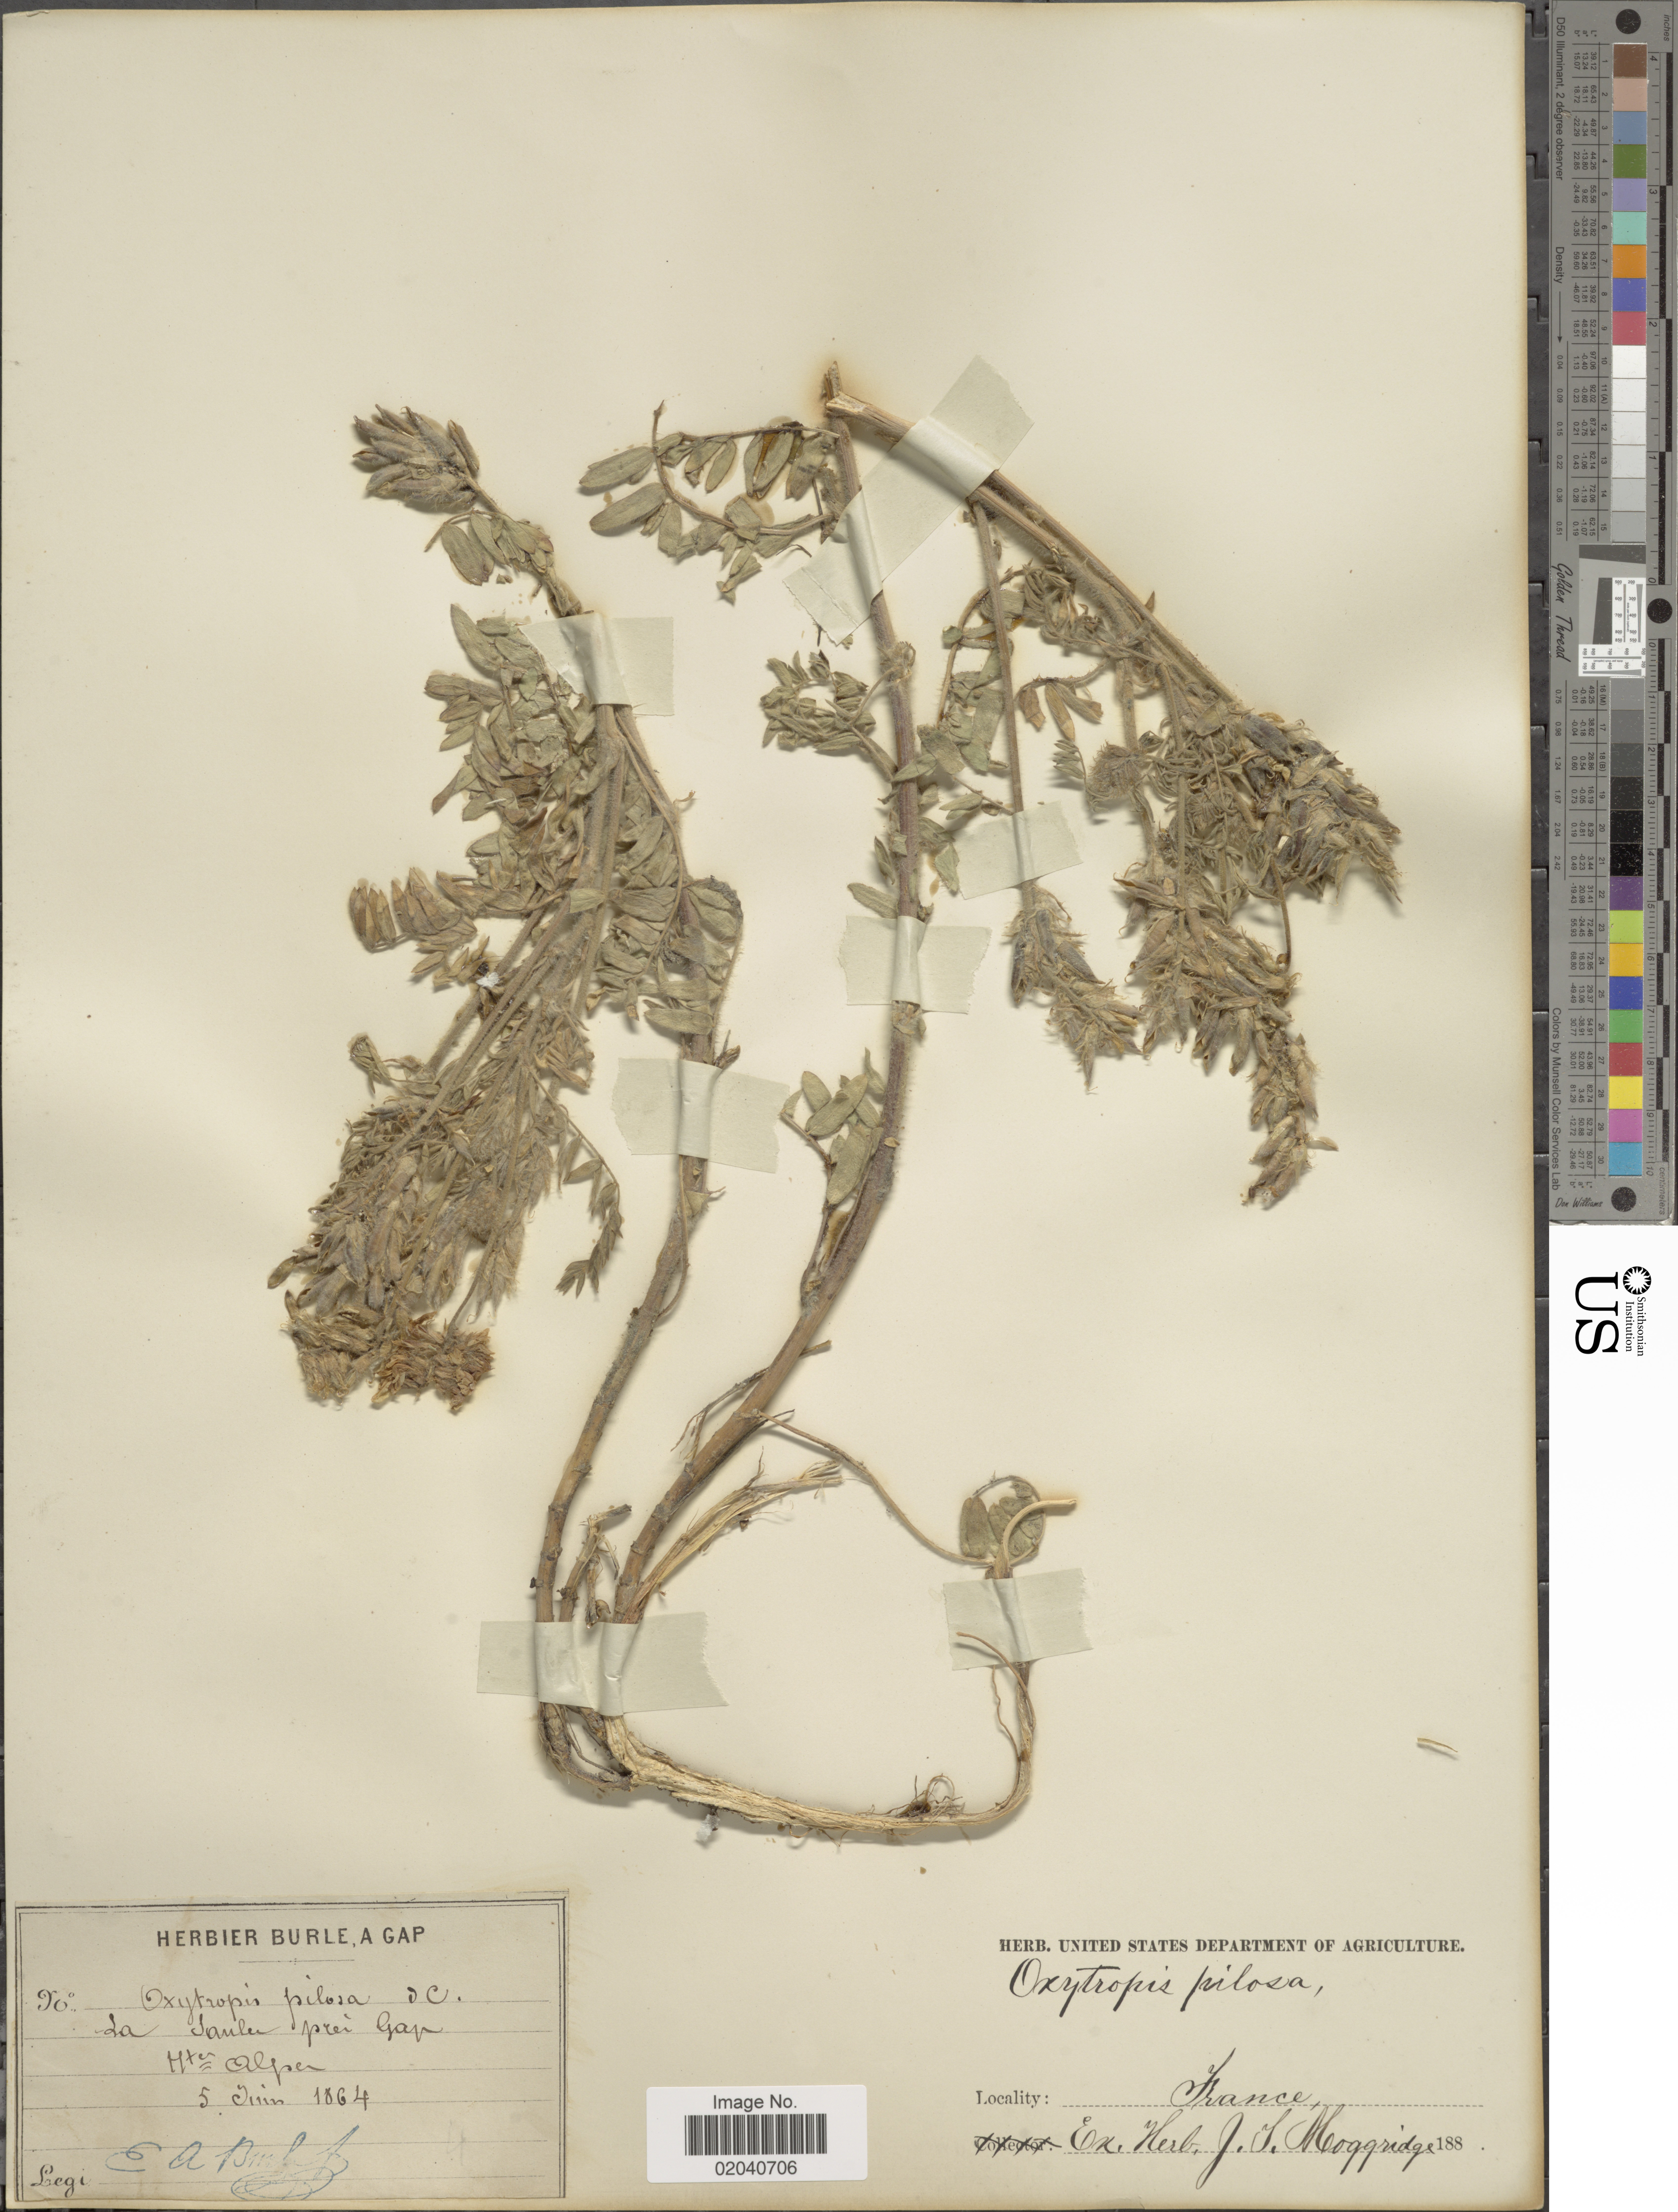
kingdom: Plantae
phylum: Tracheophyta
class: Magnoliopsida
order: Fabales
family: Fabaceae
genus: Oxytropis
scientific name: Oxytropis pilosa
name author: (L.) DC.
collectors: E. Burle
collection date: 1864-06-05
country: France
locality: La Sau [illegible text] prés Gap Htes Alpen [interpreted]